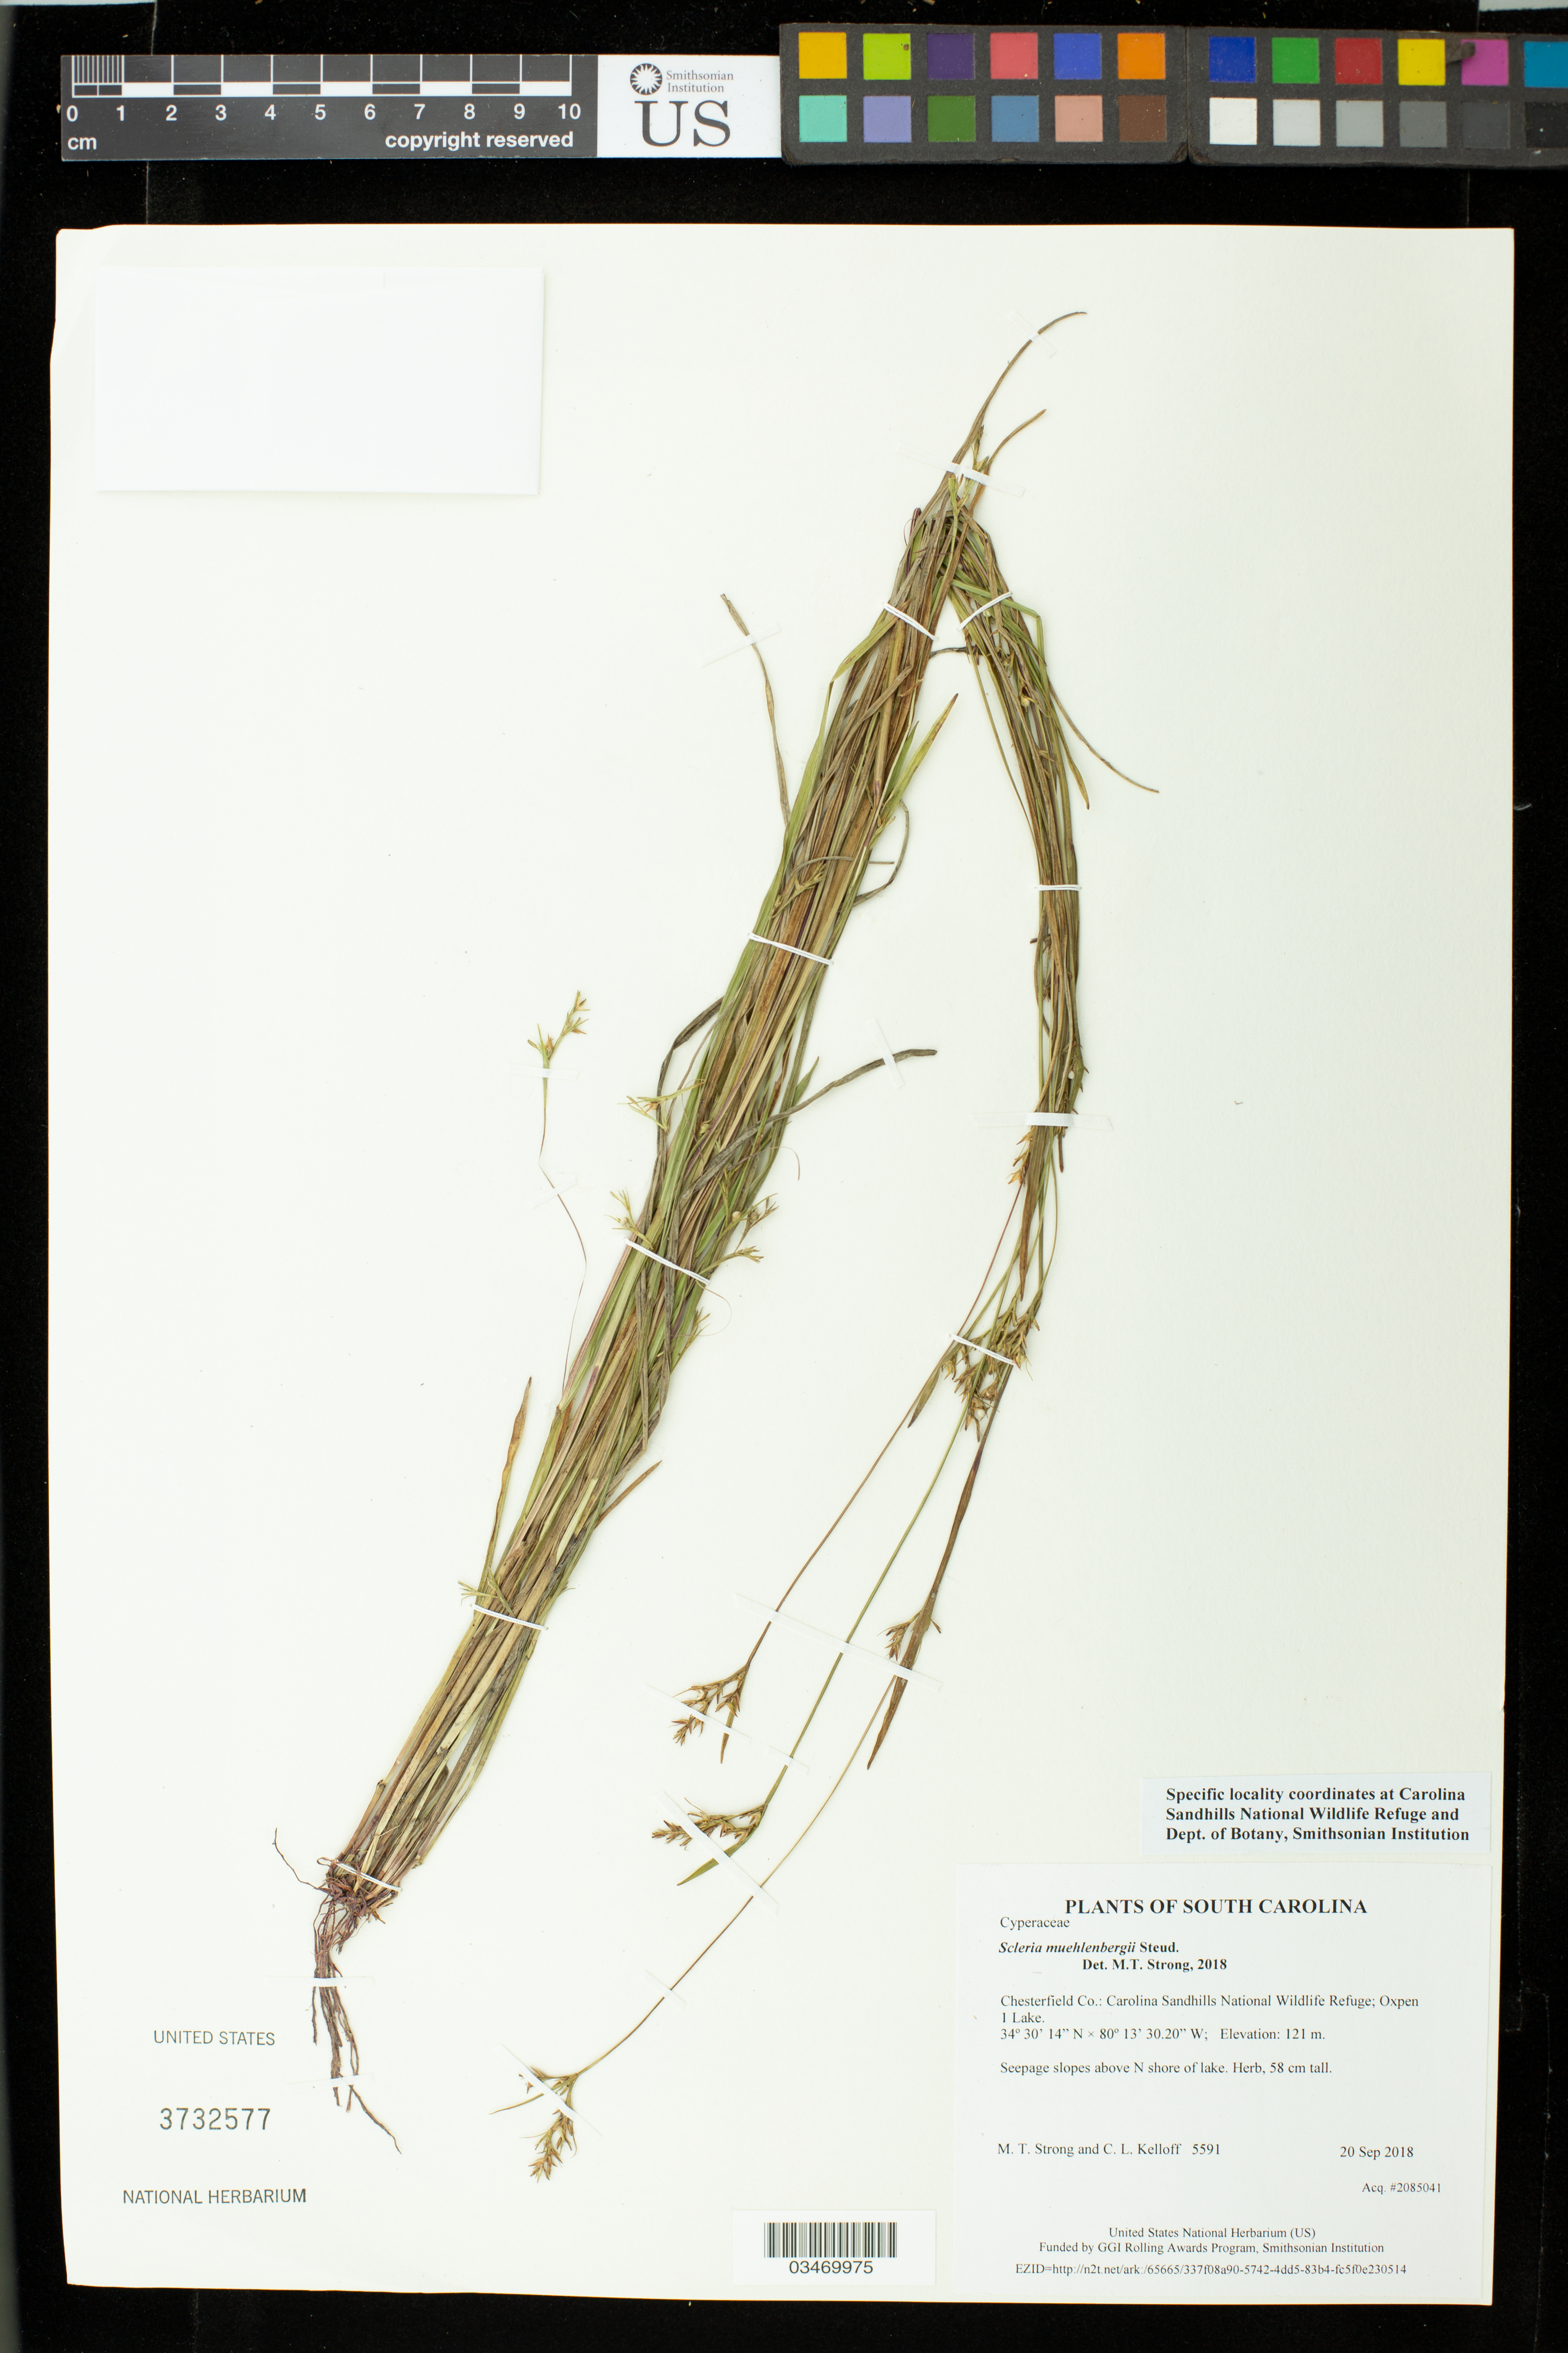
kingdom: Plantae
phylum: Tracheophyta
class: Liliopsida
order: Poales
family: Cyperaceae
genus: Scleria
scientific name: Scleria muehlenbergii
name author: Steud.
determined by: Strong, M. T., (US), Smithsonian Institution - National Museum of Natural History (UNITED STATES)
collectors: M. T. Strong & C. L. Kelloff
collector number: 5591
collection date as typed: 20 Sep 2018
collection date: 2018-09-20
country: United States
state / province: South Carolina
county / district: Chesterfield Co.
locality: Carolina Sandhills National Wildlife Refuge; Oxpen 1 seepage slopes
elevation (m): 121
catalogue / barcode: US 3732577